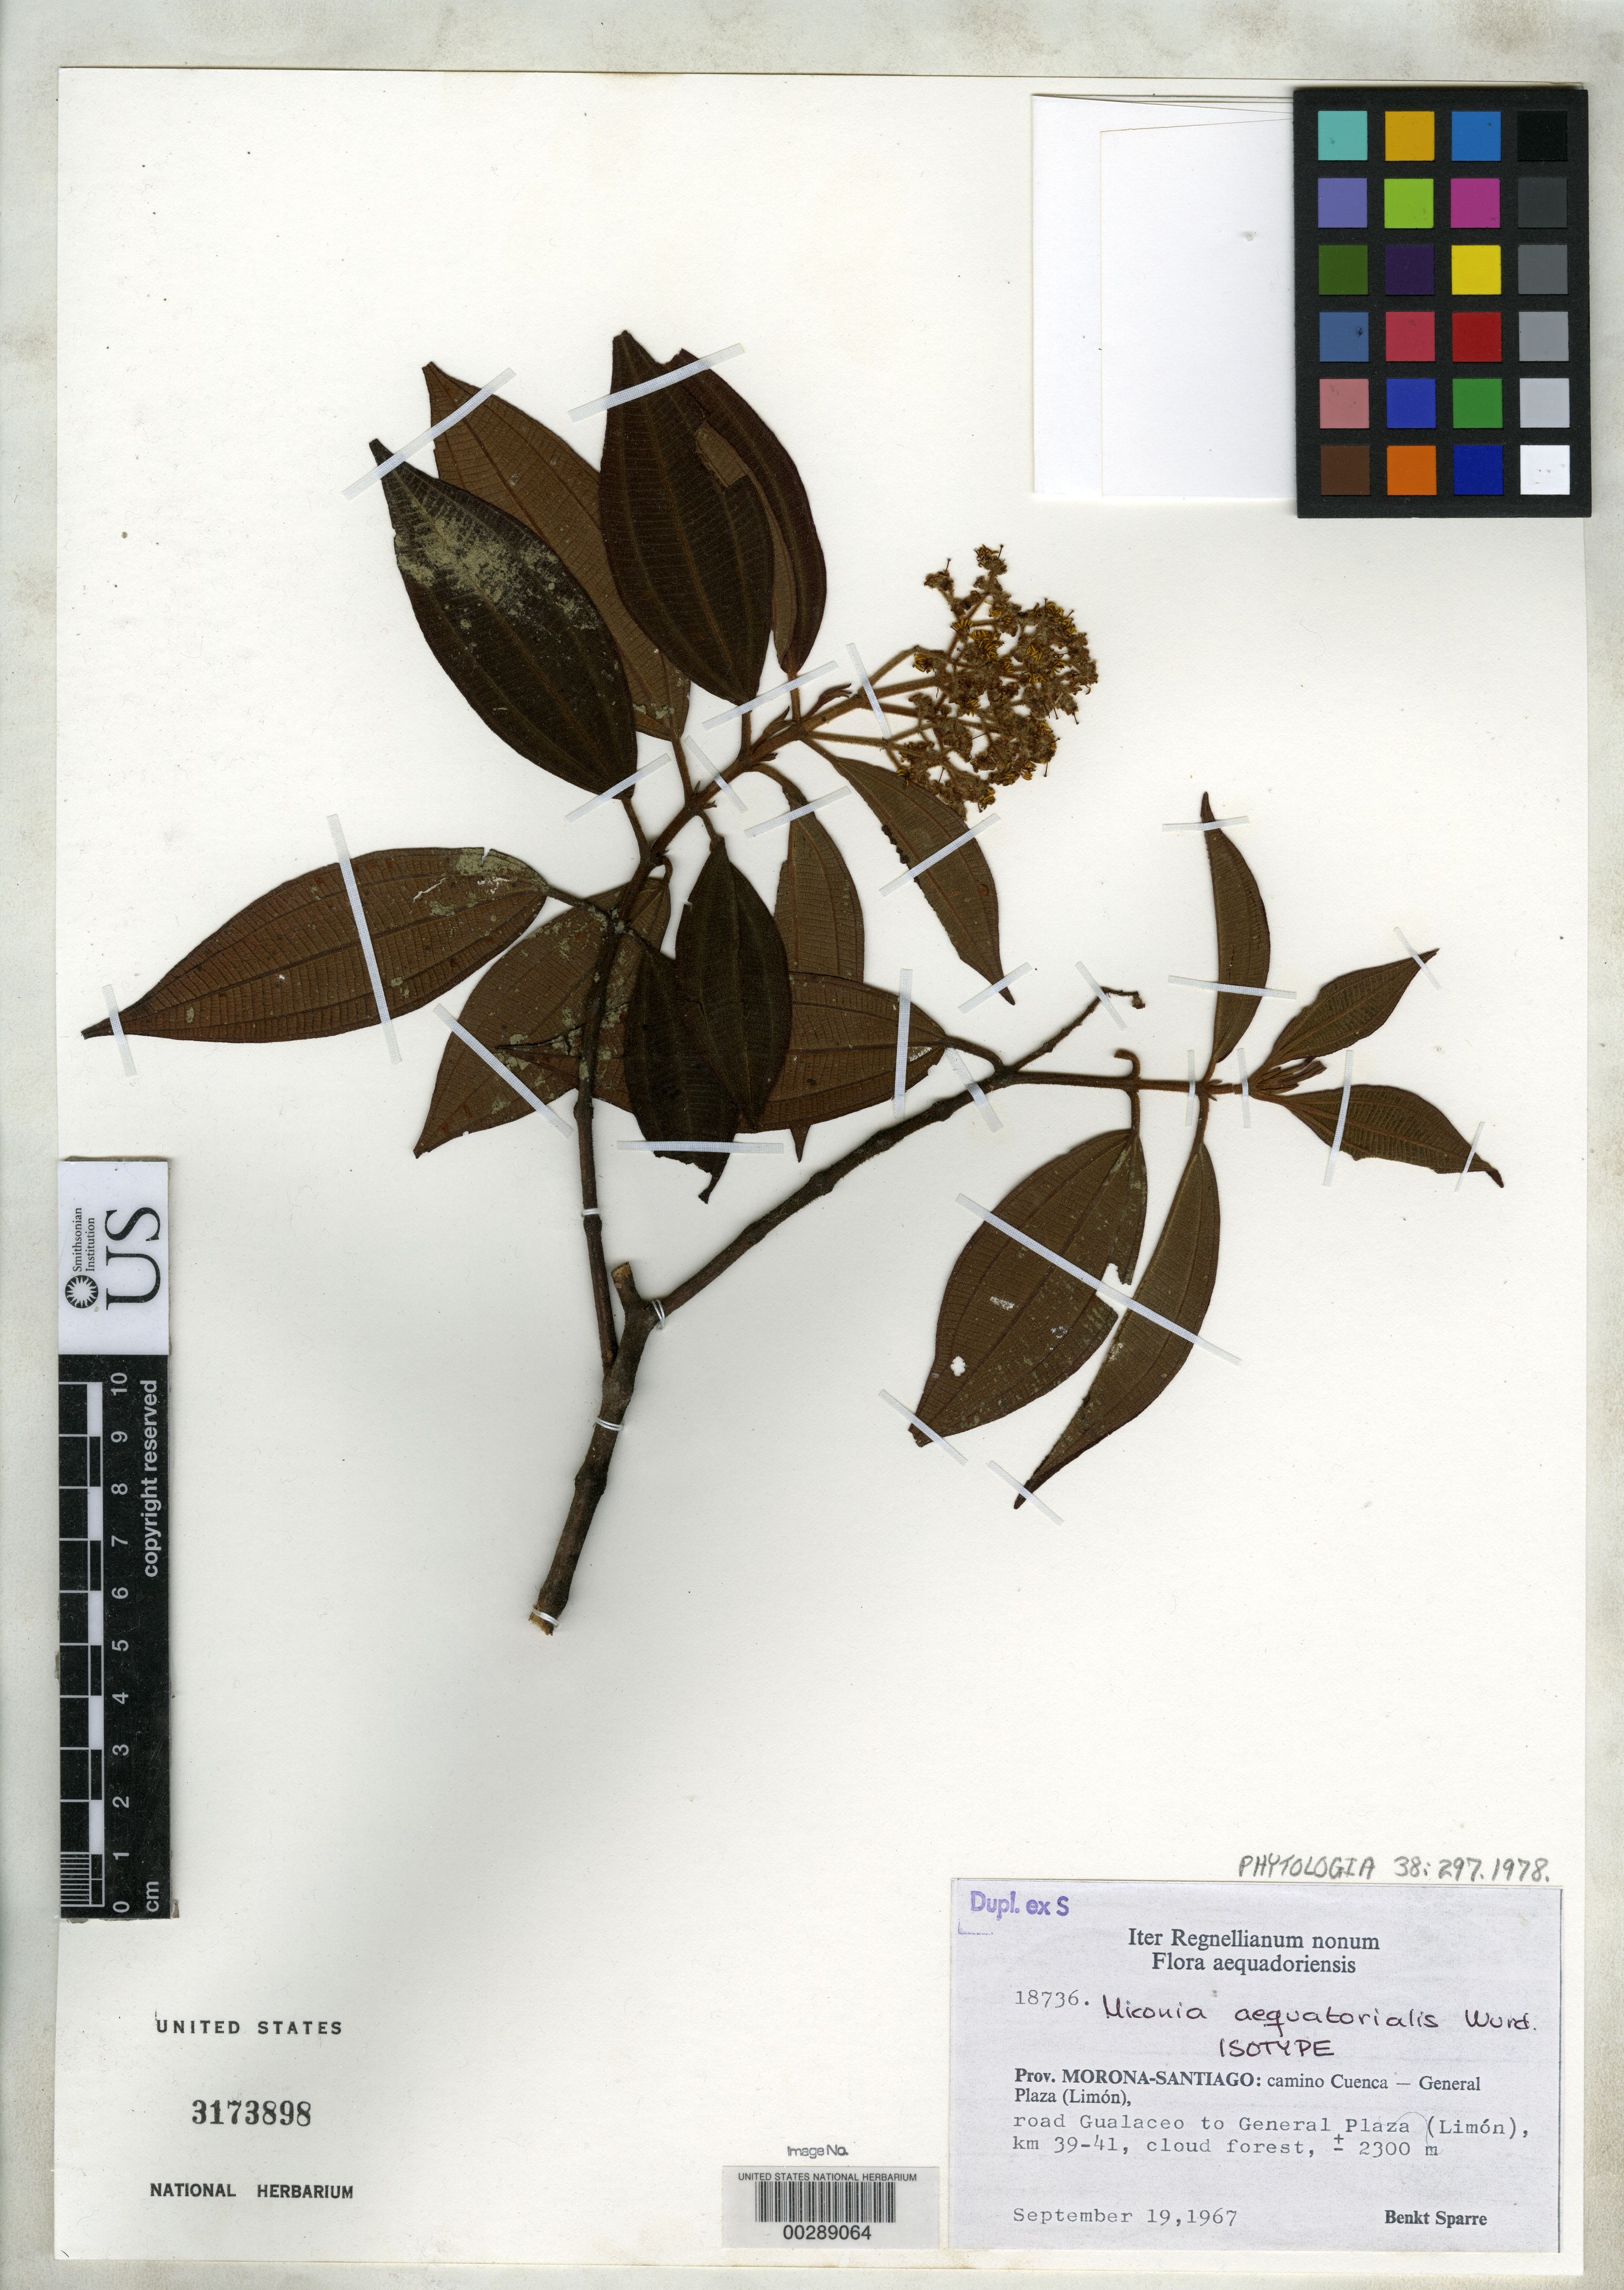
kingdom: Plantae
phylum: Tracheophyta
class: Magnoliopsida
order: Myrtales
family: Melastomataceae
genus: Miconia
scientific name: Miconia aequatorialis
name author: Wurdack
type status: Isotype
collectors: B. Sparre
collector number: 18736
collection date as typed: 19 Sep 1967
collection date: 1967-09-19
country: Ecuador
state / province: Morona-Santiago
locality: Cloud forest at km 39-41 of Cuenca-General Plaza (Limon).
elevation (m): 2300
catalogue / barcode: US 3173898